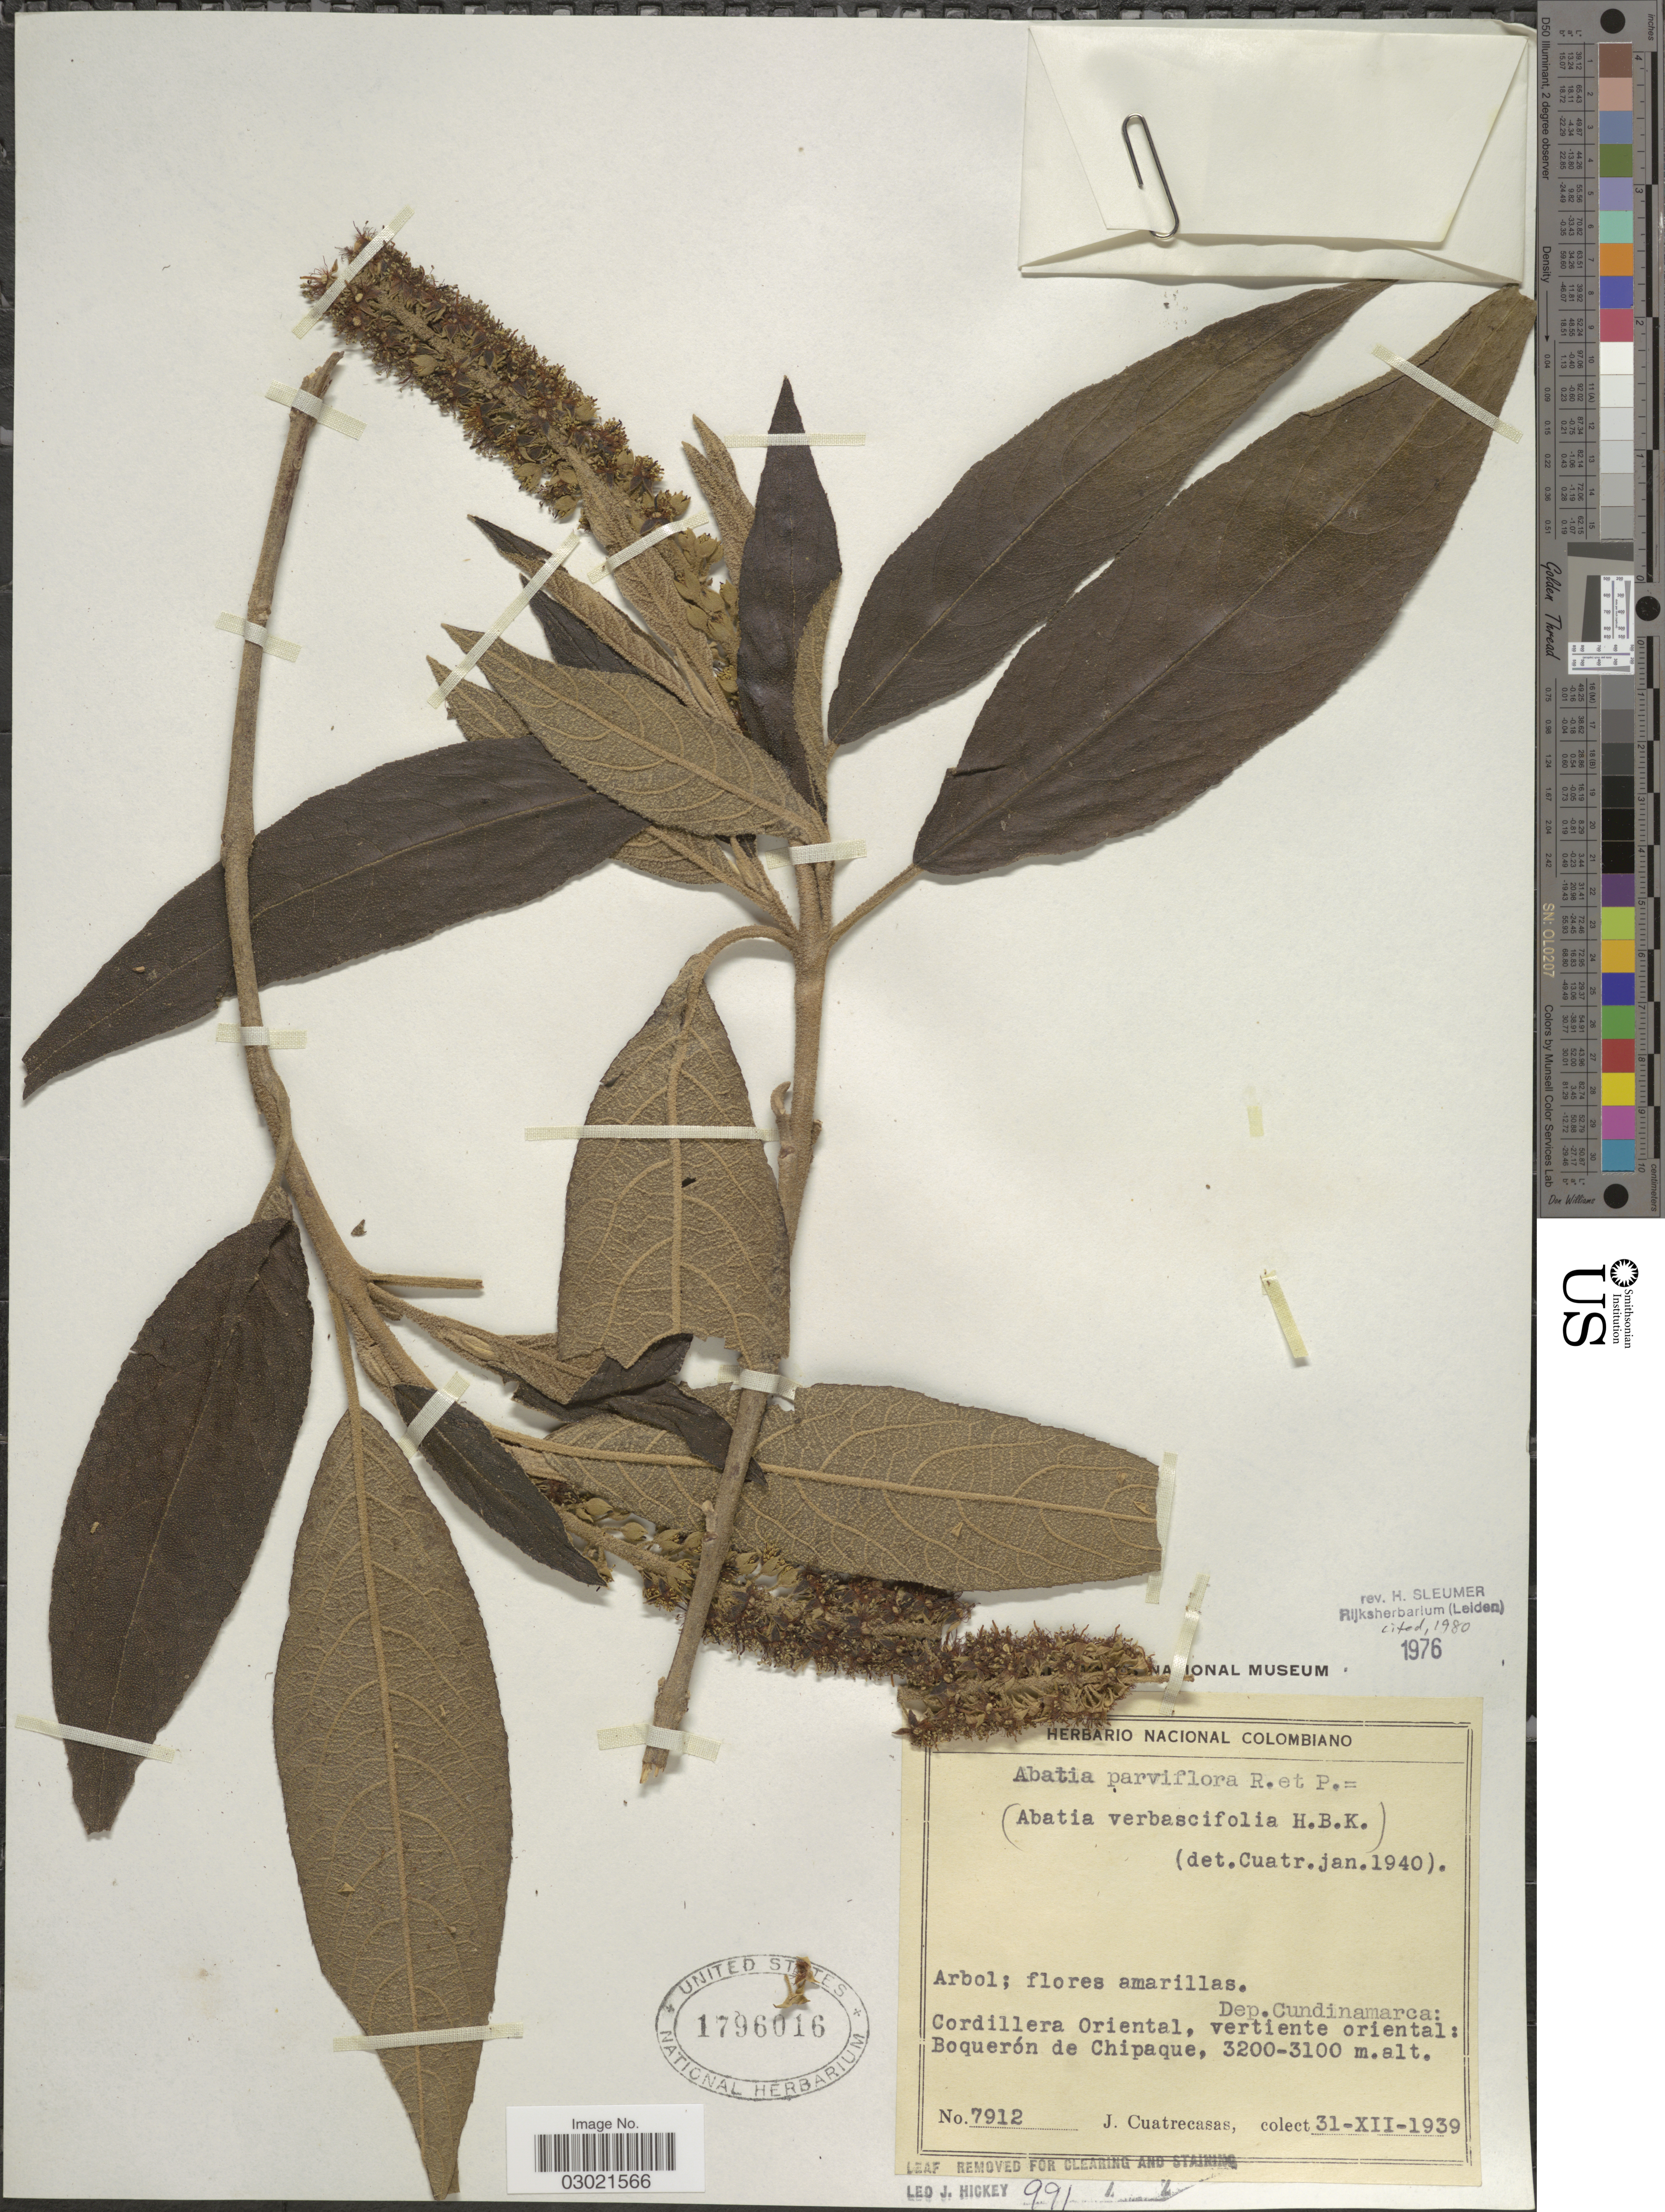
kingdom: Plantae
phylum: Tracheophyta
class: Magnoliopsida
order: Malpighiales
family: Salicaceae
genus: Abatia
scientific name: Abatia parviflora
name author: Ruiz & Pav.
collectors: J. Cuatrecasas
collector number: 7912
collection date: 1939-12-31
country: Colombia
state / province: Cundinamarca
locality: Dep. Cundinamarca: Cordillera Oriental, vertiente oriental: Boquerón de Chipaque.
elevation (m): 3100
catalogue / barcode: US 1796016